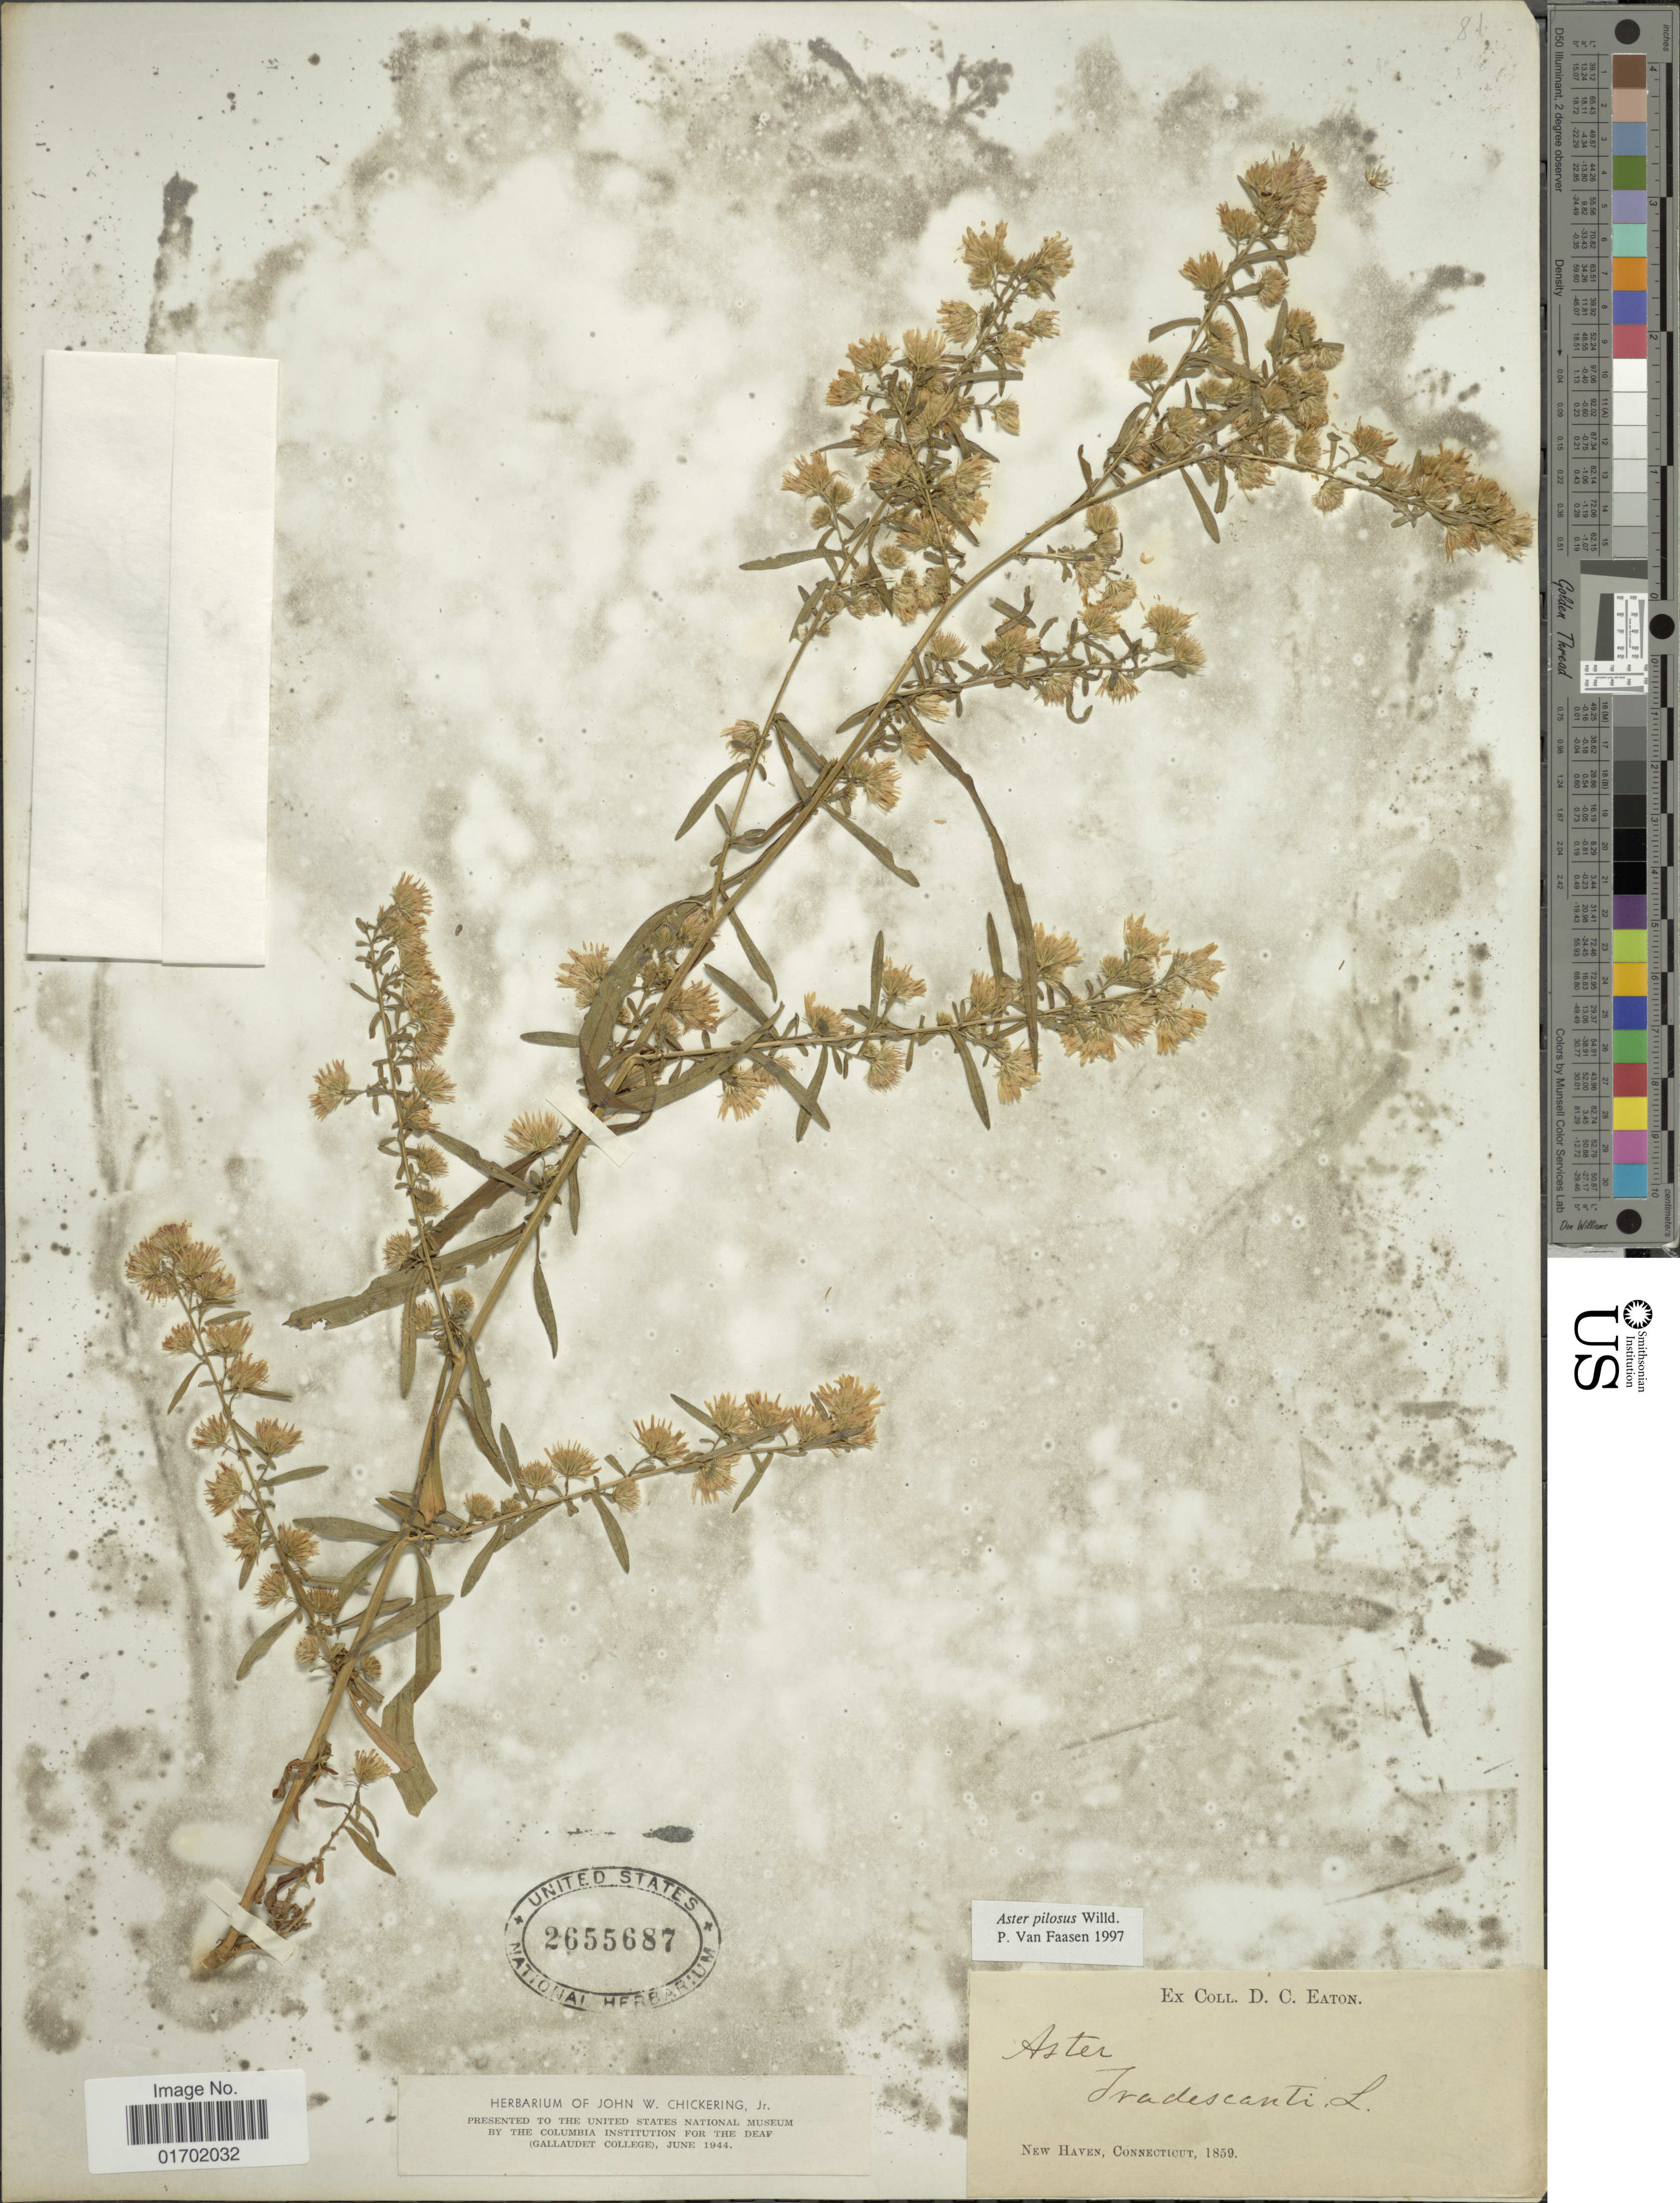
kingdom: Plantae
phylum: Tracheophyta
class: Magnoliopsida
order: Asterales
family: Asteraceae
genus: Symphyotrichum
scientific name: Symphyotrichum pilosum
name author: (Willd.) G.L. Nesom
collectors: D. Eaton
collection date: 1859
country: United States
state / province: Connecticut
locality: New Haven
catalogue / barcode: US 2655687